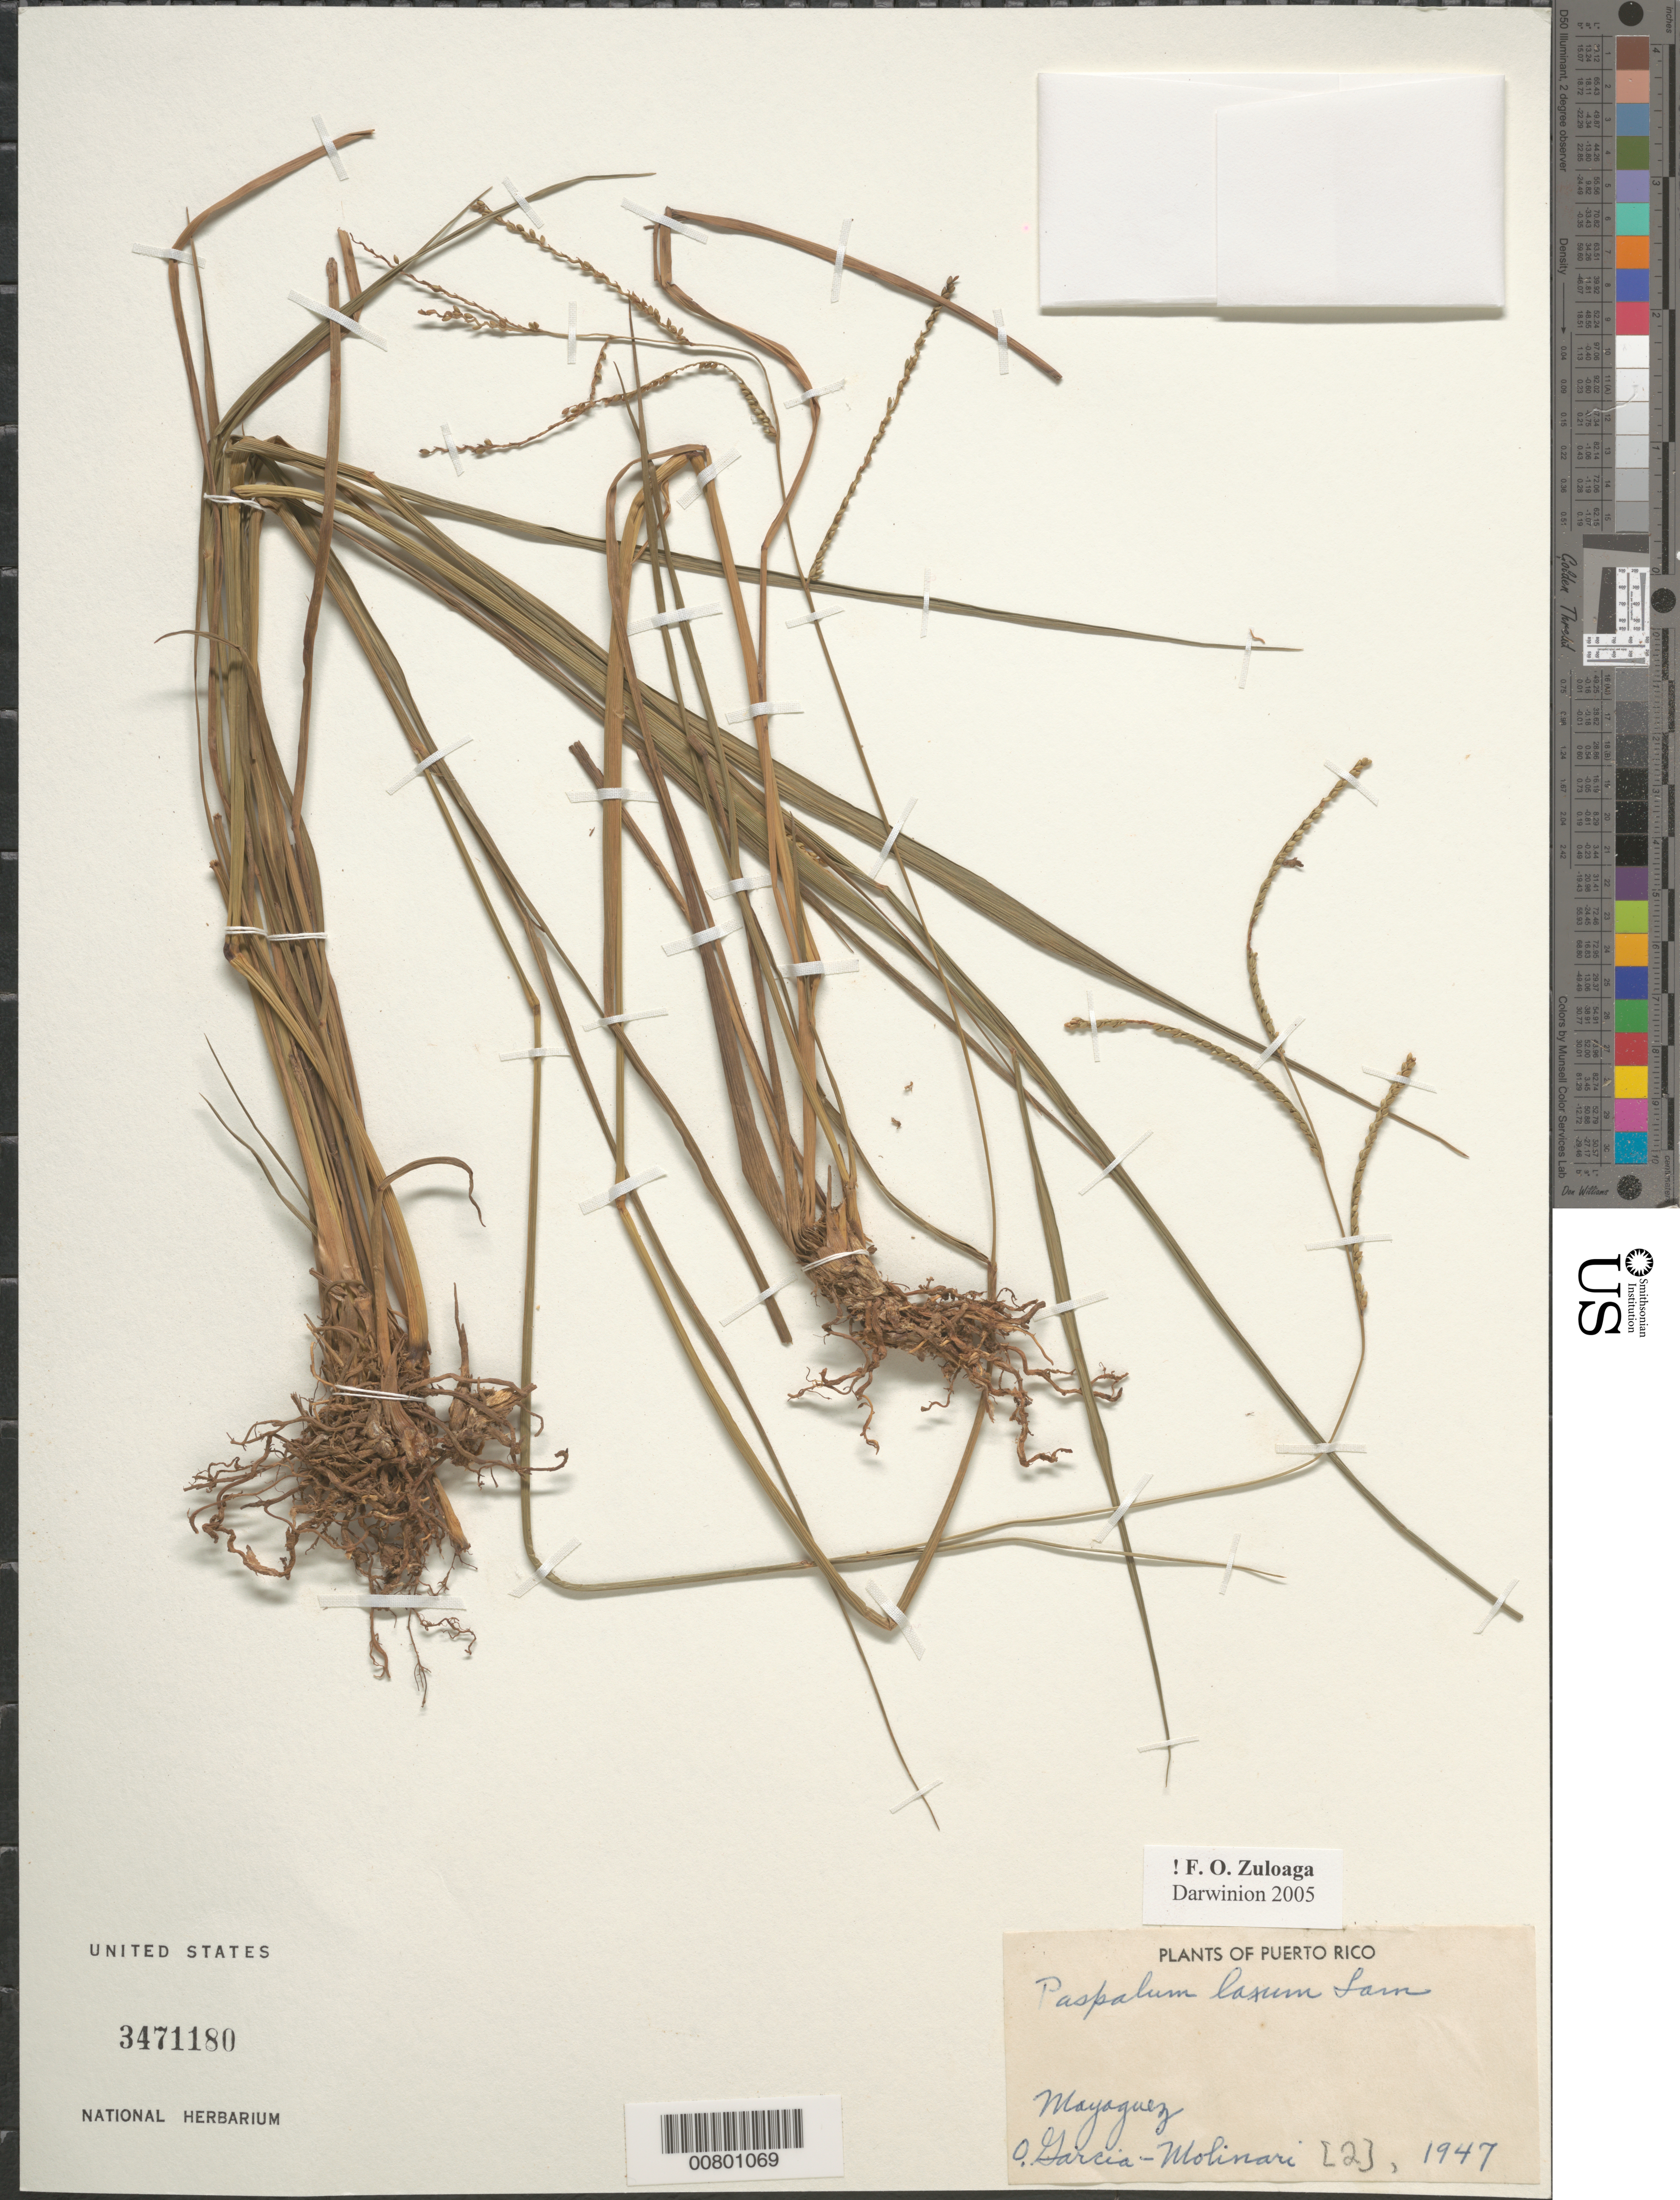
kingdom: Plantae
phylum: Tracheophyta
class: Liliopsida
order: Poales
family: Poaceae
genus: Paspalum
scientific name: Paspalum laxum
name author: Lam.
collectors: O. García-Molinari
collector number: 2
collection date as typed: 1947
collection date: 1947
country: Puerto Rico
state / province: Mayagüez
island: Puerto Rico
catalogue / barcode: US 3471180